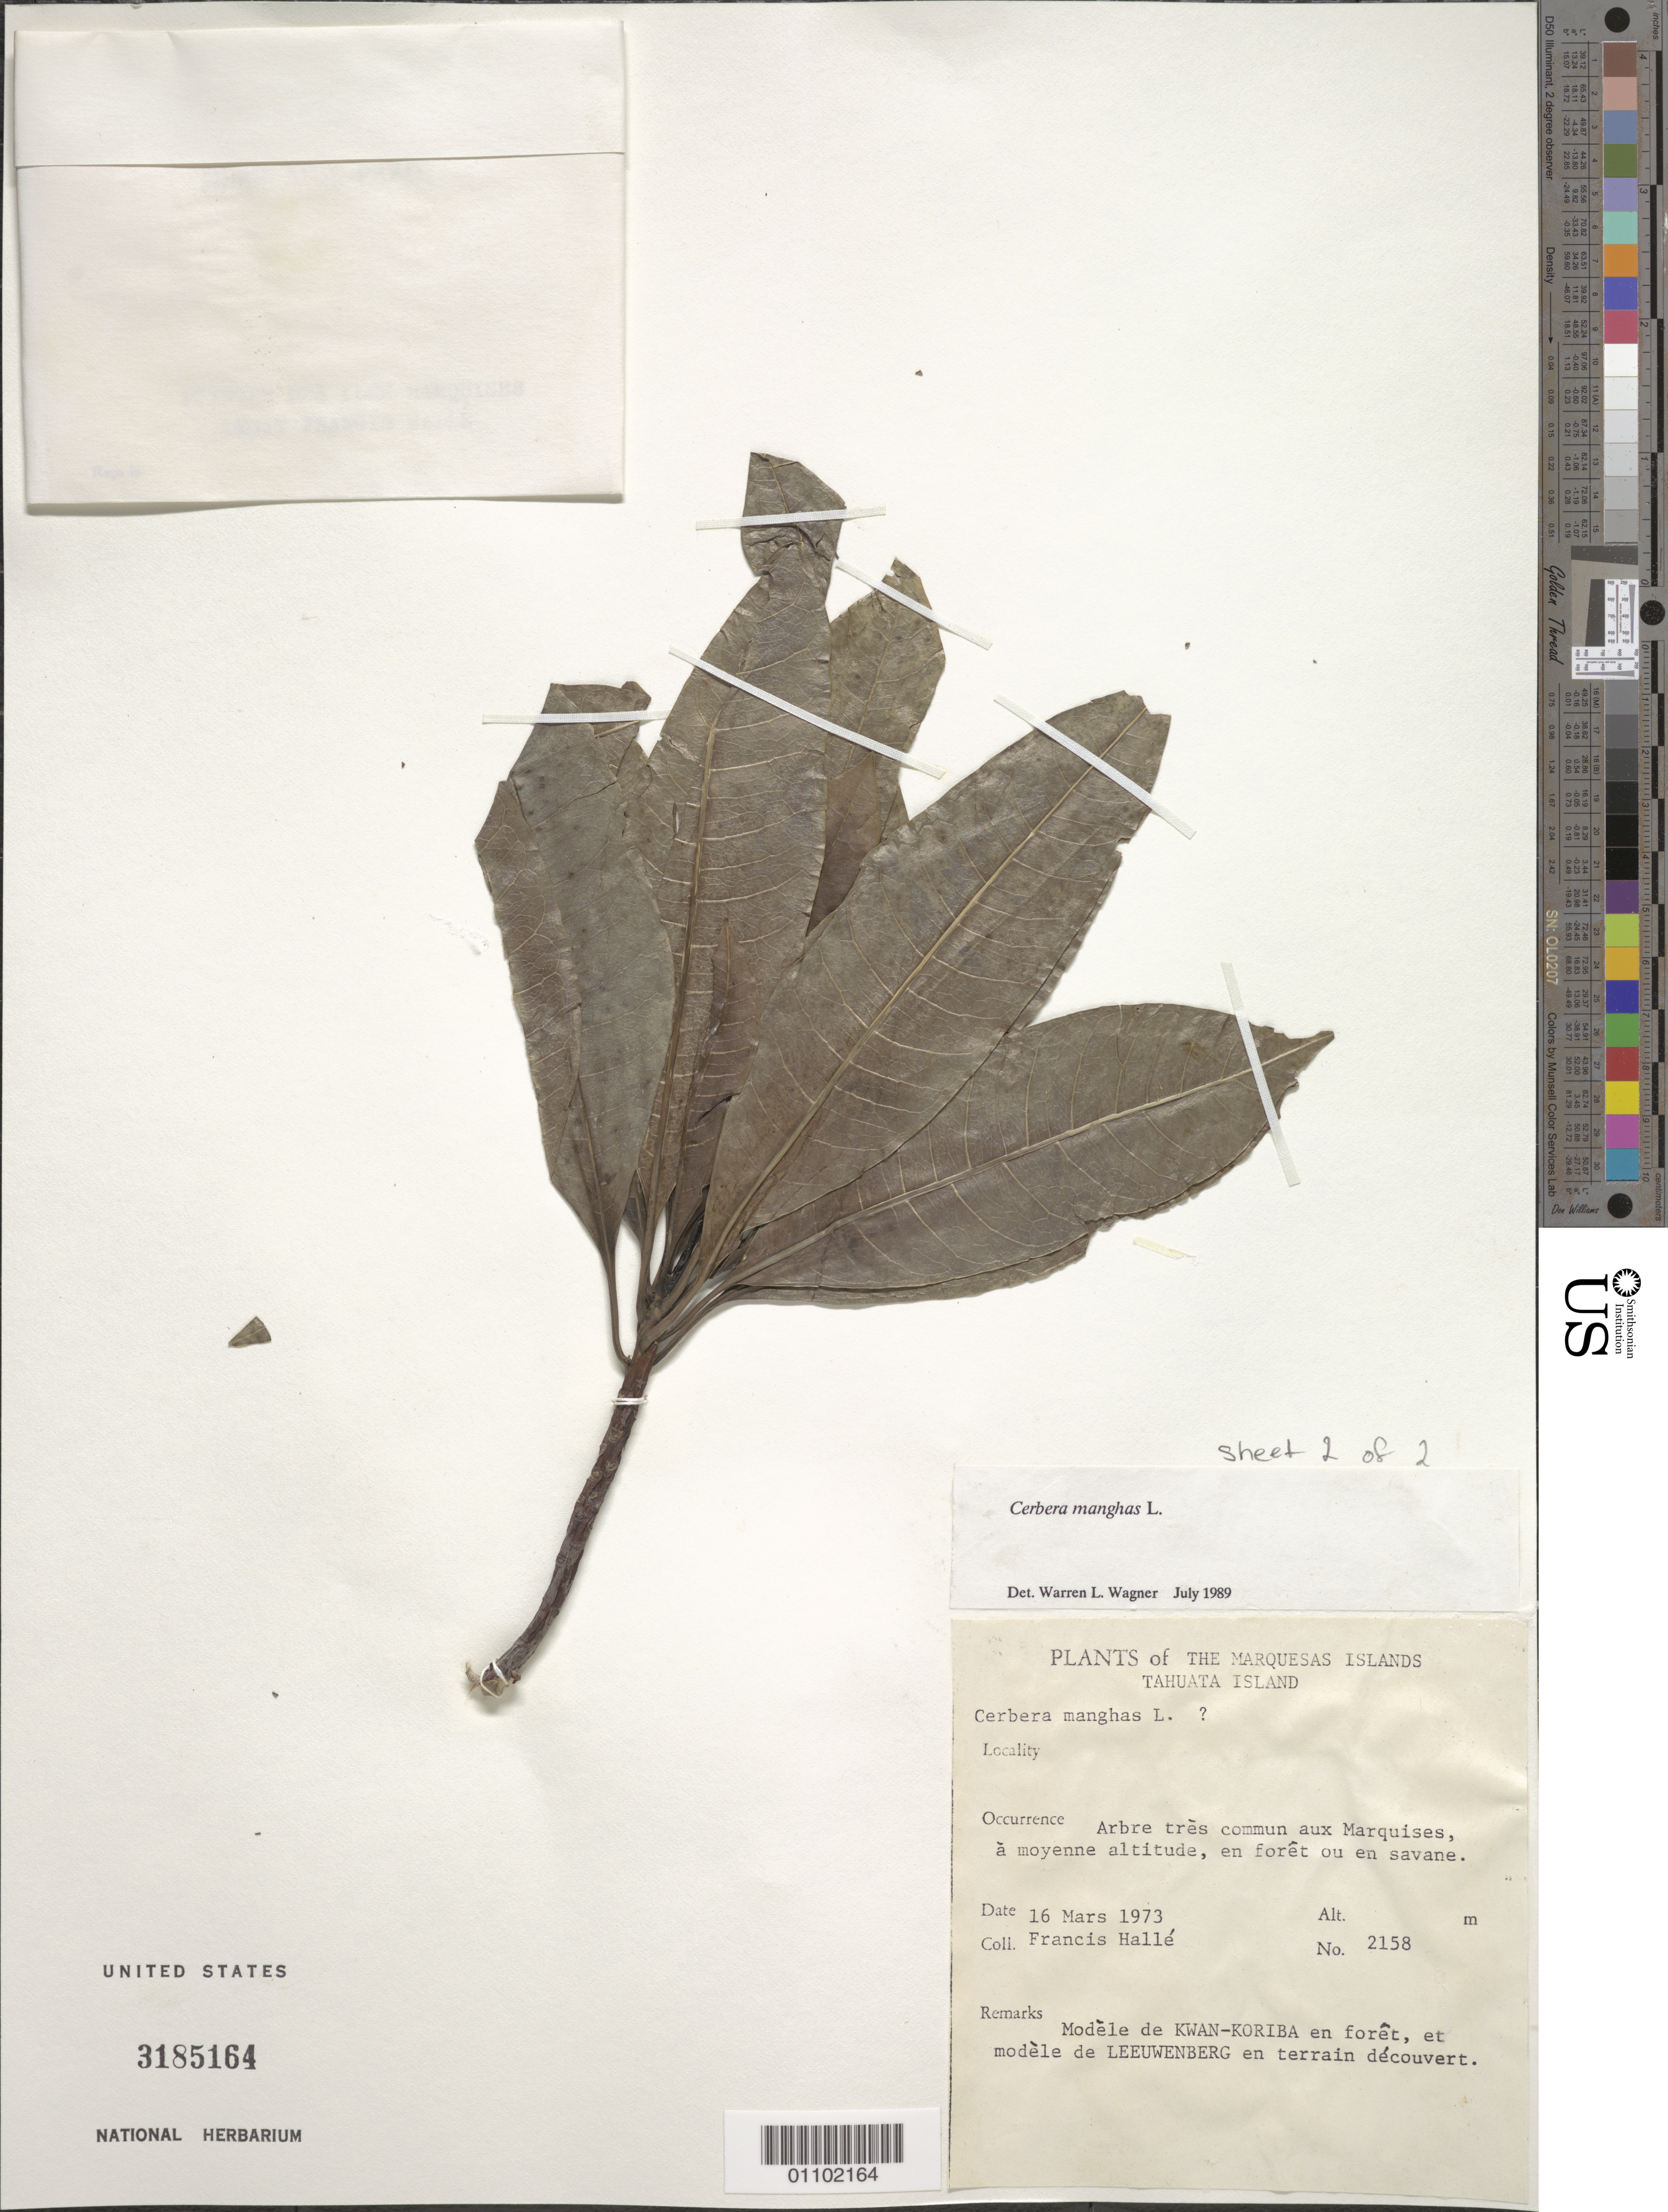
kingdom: Plantae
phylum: Tracheophyta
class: Magnoliopsida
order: Gentianales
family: Apocynaceae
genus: Cerbera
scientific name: Cerbera manghas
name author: L.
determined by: Wagner, W. L., (BOT), Smithsonian Institution - National Museum of Natural History (UNITED STATES)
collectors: F. Hallé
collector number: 2158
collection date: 1973-03-16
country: French Polynesia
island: Tahuata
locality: s.l.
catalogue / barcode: US 3185164